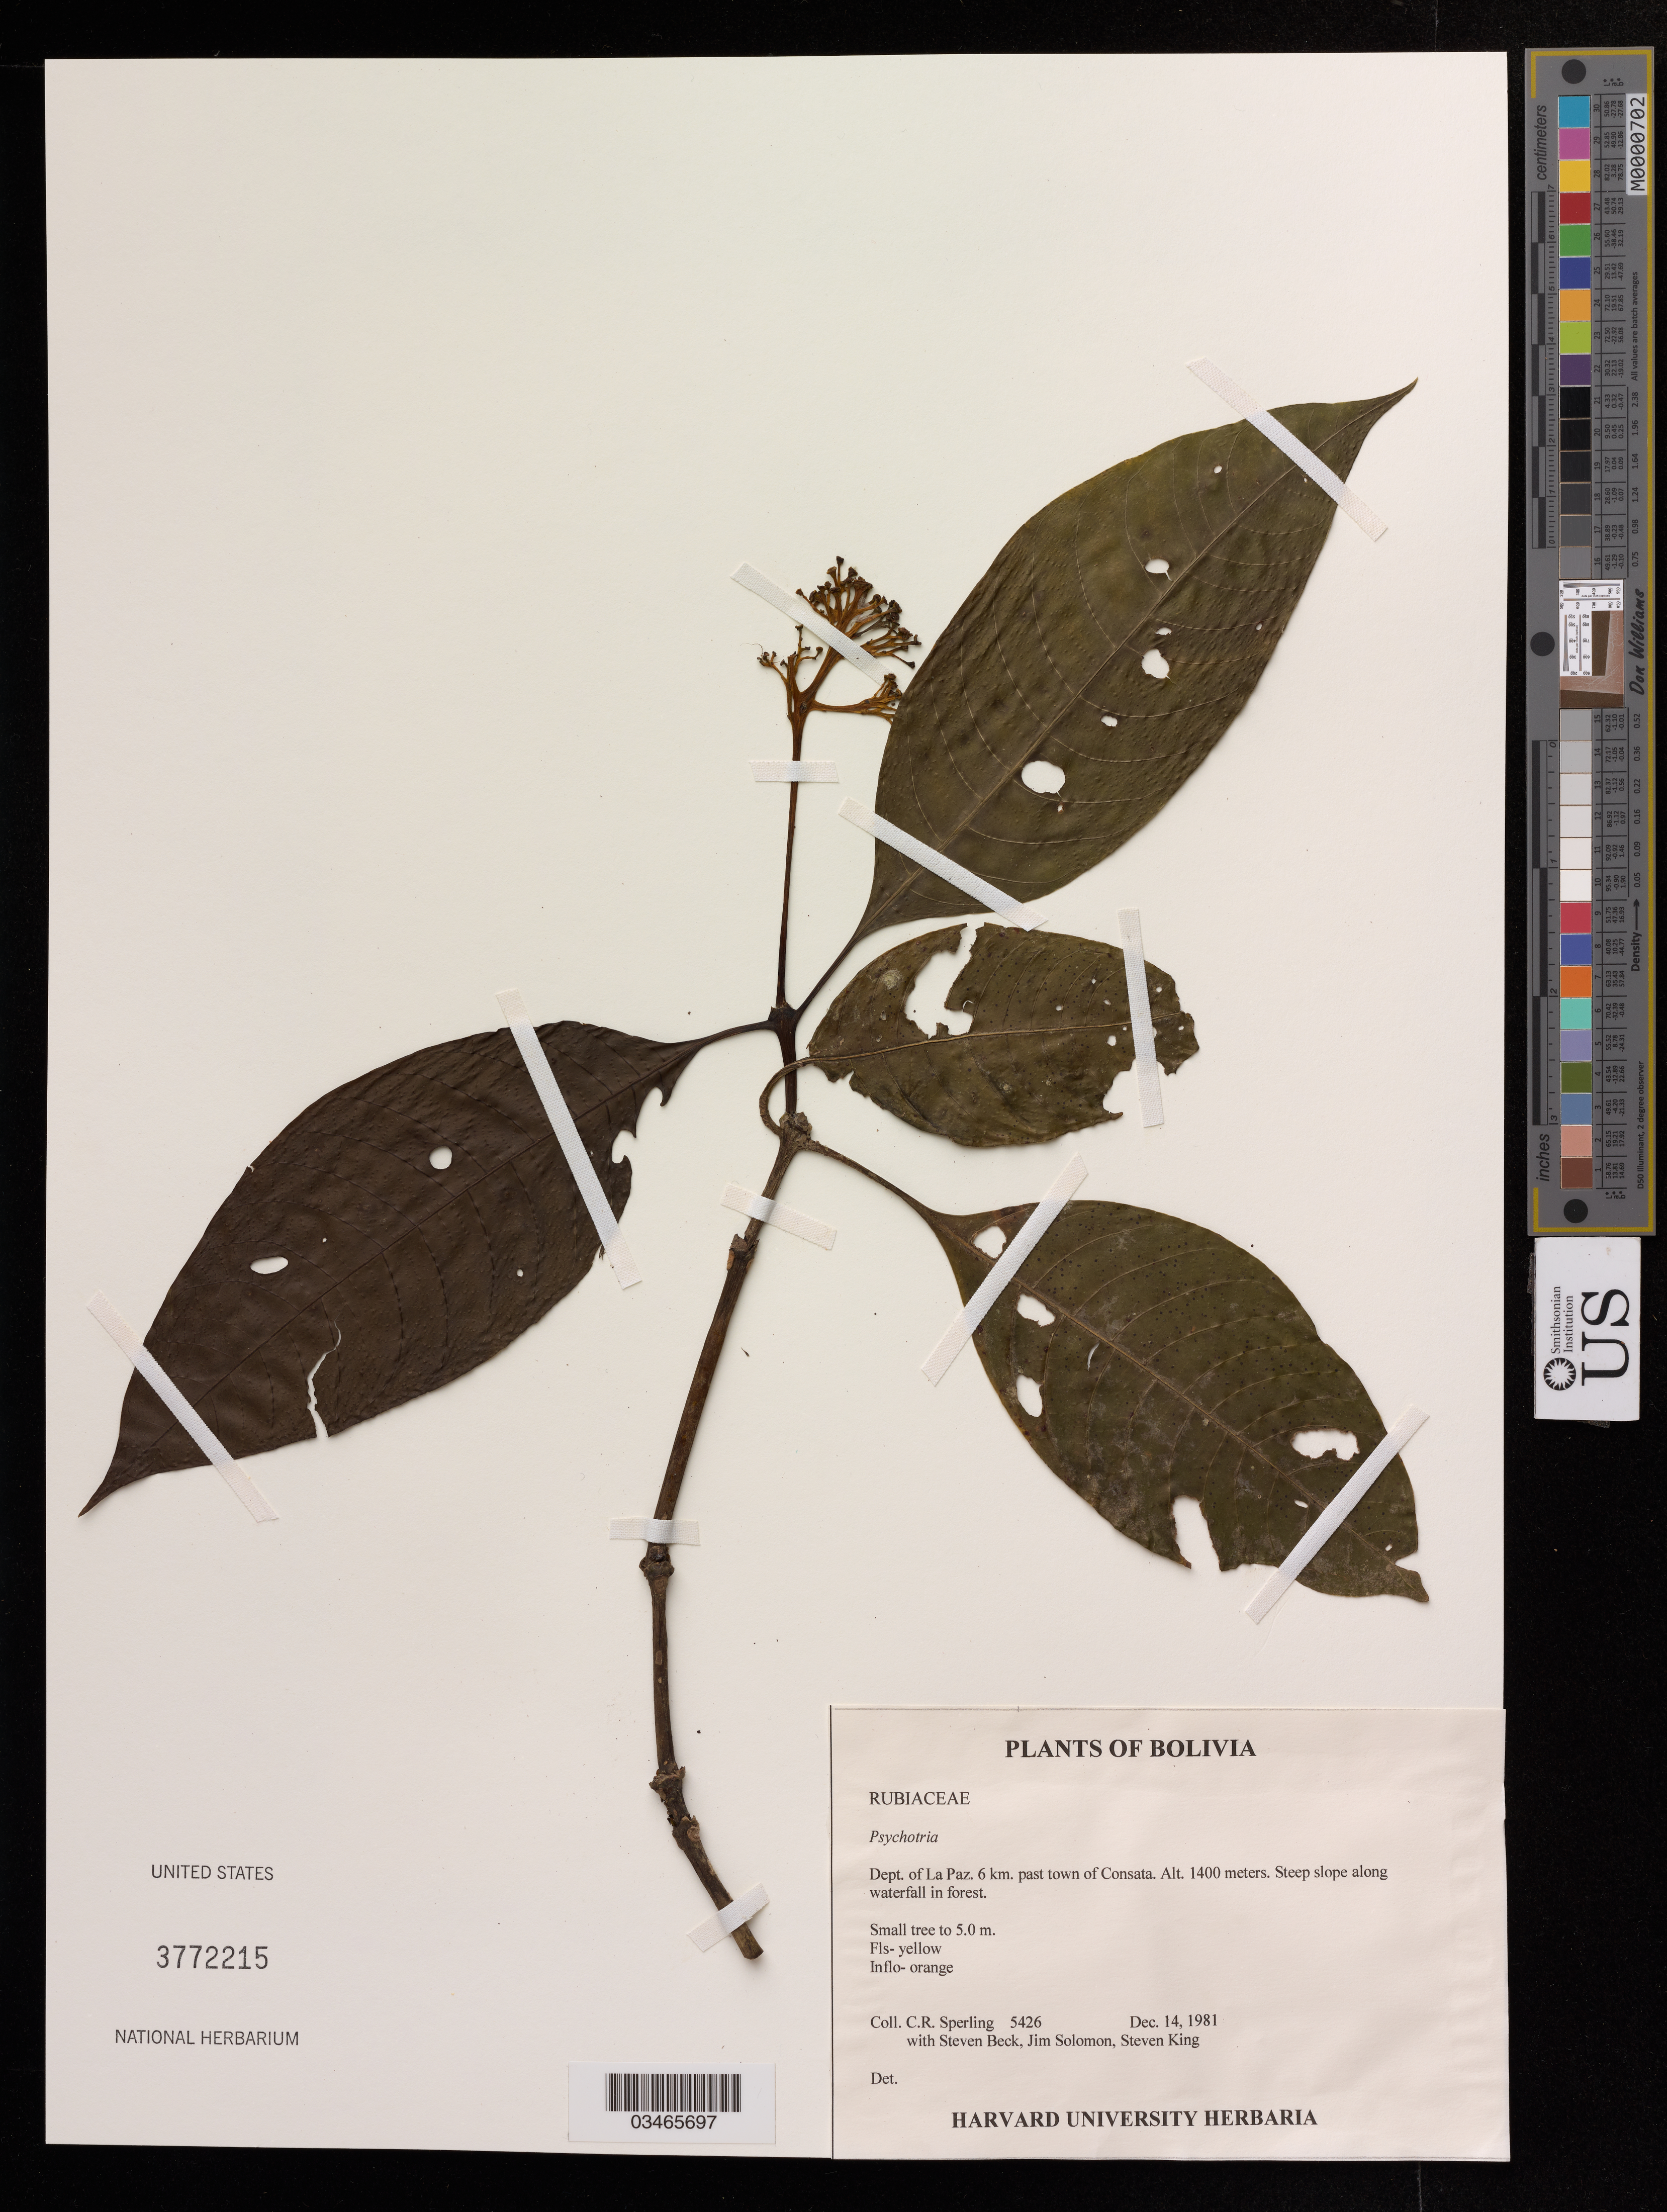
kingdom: Plantae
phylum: Tracheophyta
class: Magnoliopsida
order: Gentianales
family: Rubiaceae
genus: Psychotria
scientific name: Psychotria sp.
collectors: C. R. Sperling, S. Beck & J. Solomon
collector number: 5426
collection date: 1981-12-14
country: Bolivia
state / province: La Paz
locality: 6 km. past town of Consata.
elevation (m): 1400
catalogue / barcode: US 3772215